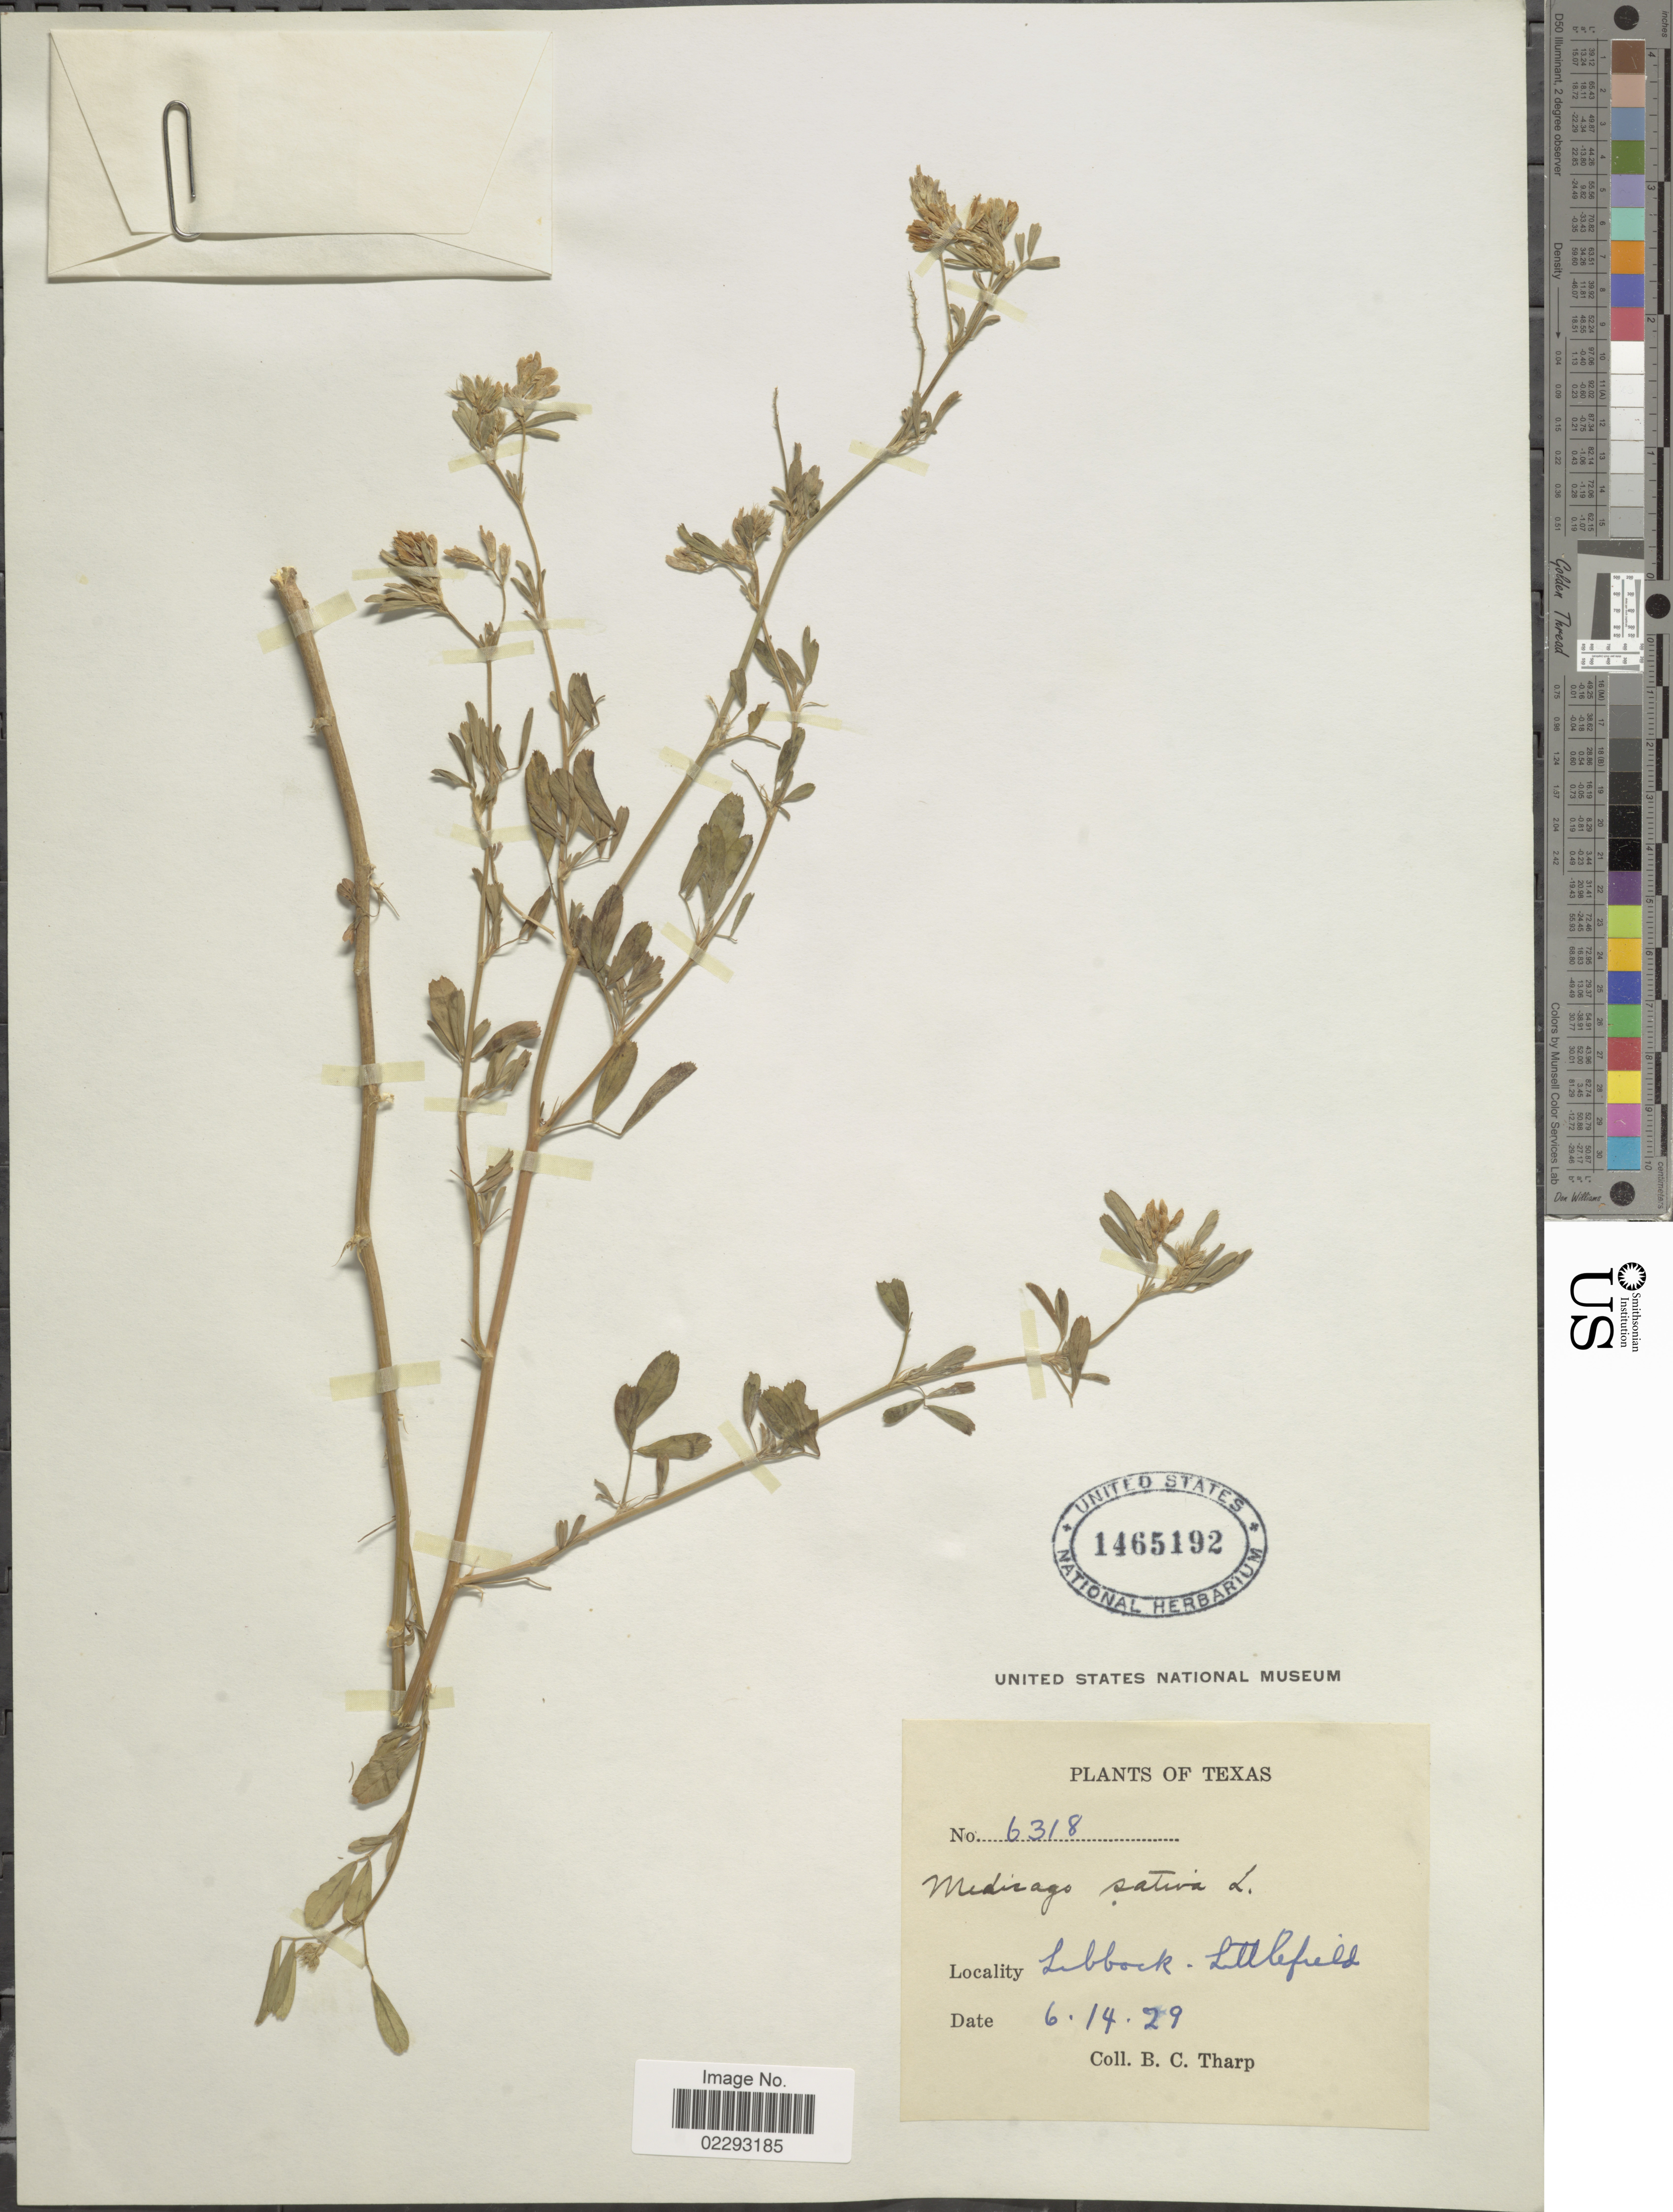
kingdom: Plantae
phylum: Tracheophyta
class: Magnoliopsida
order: Fabales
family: Fabaceae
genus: Medicago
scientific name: Medicago sativa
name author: L.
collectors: B. C. Tharp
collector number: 6318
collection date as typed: Transcribed d/m/y: 14/6/29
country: United States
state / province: Texas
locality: Texas, Lubbock - Littlefield.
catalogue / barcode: US 1465192